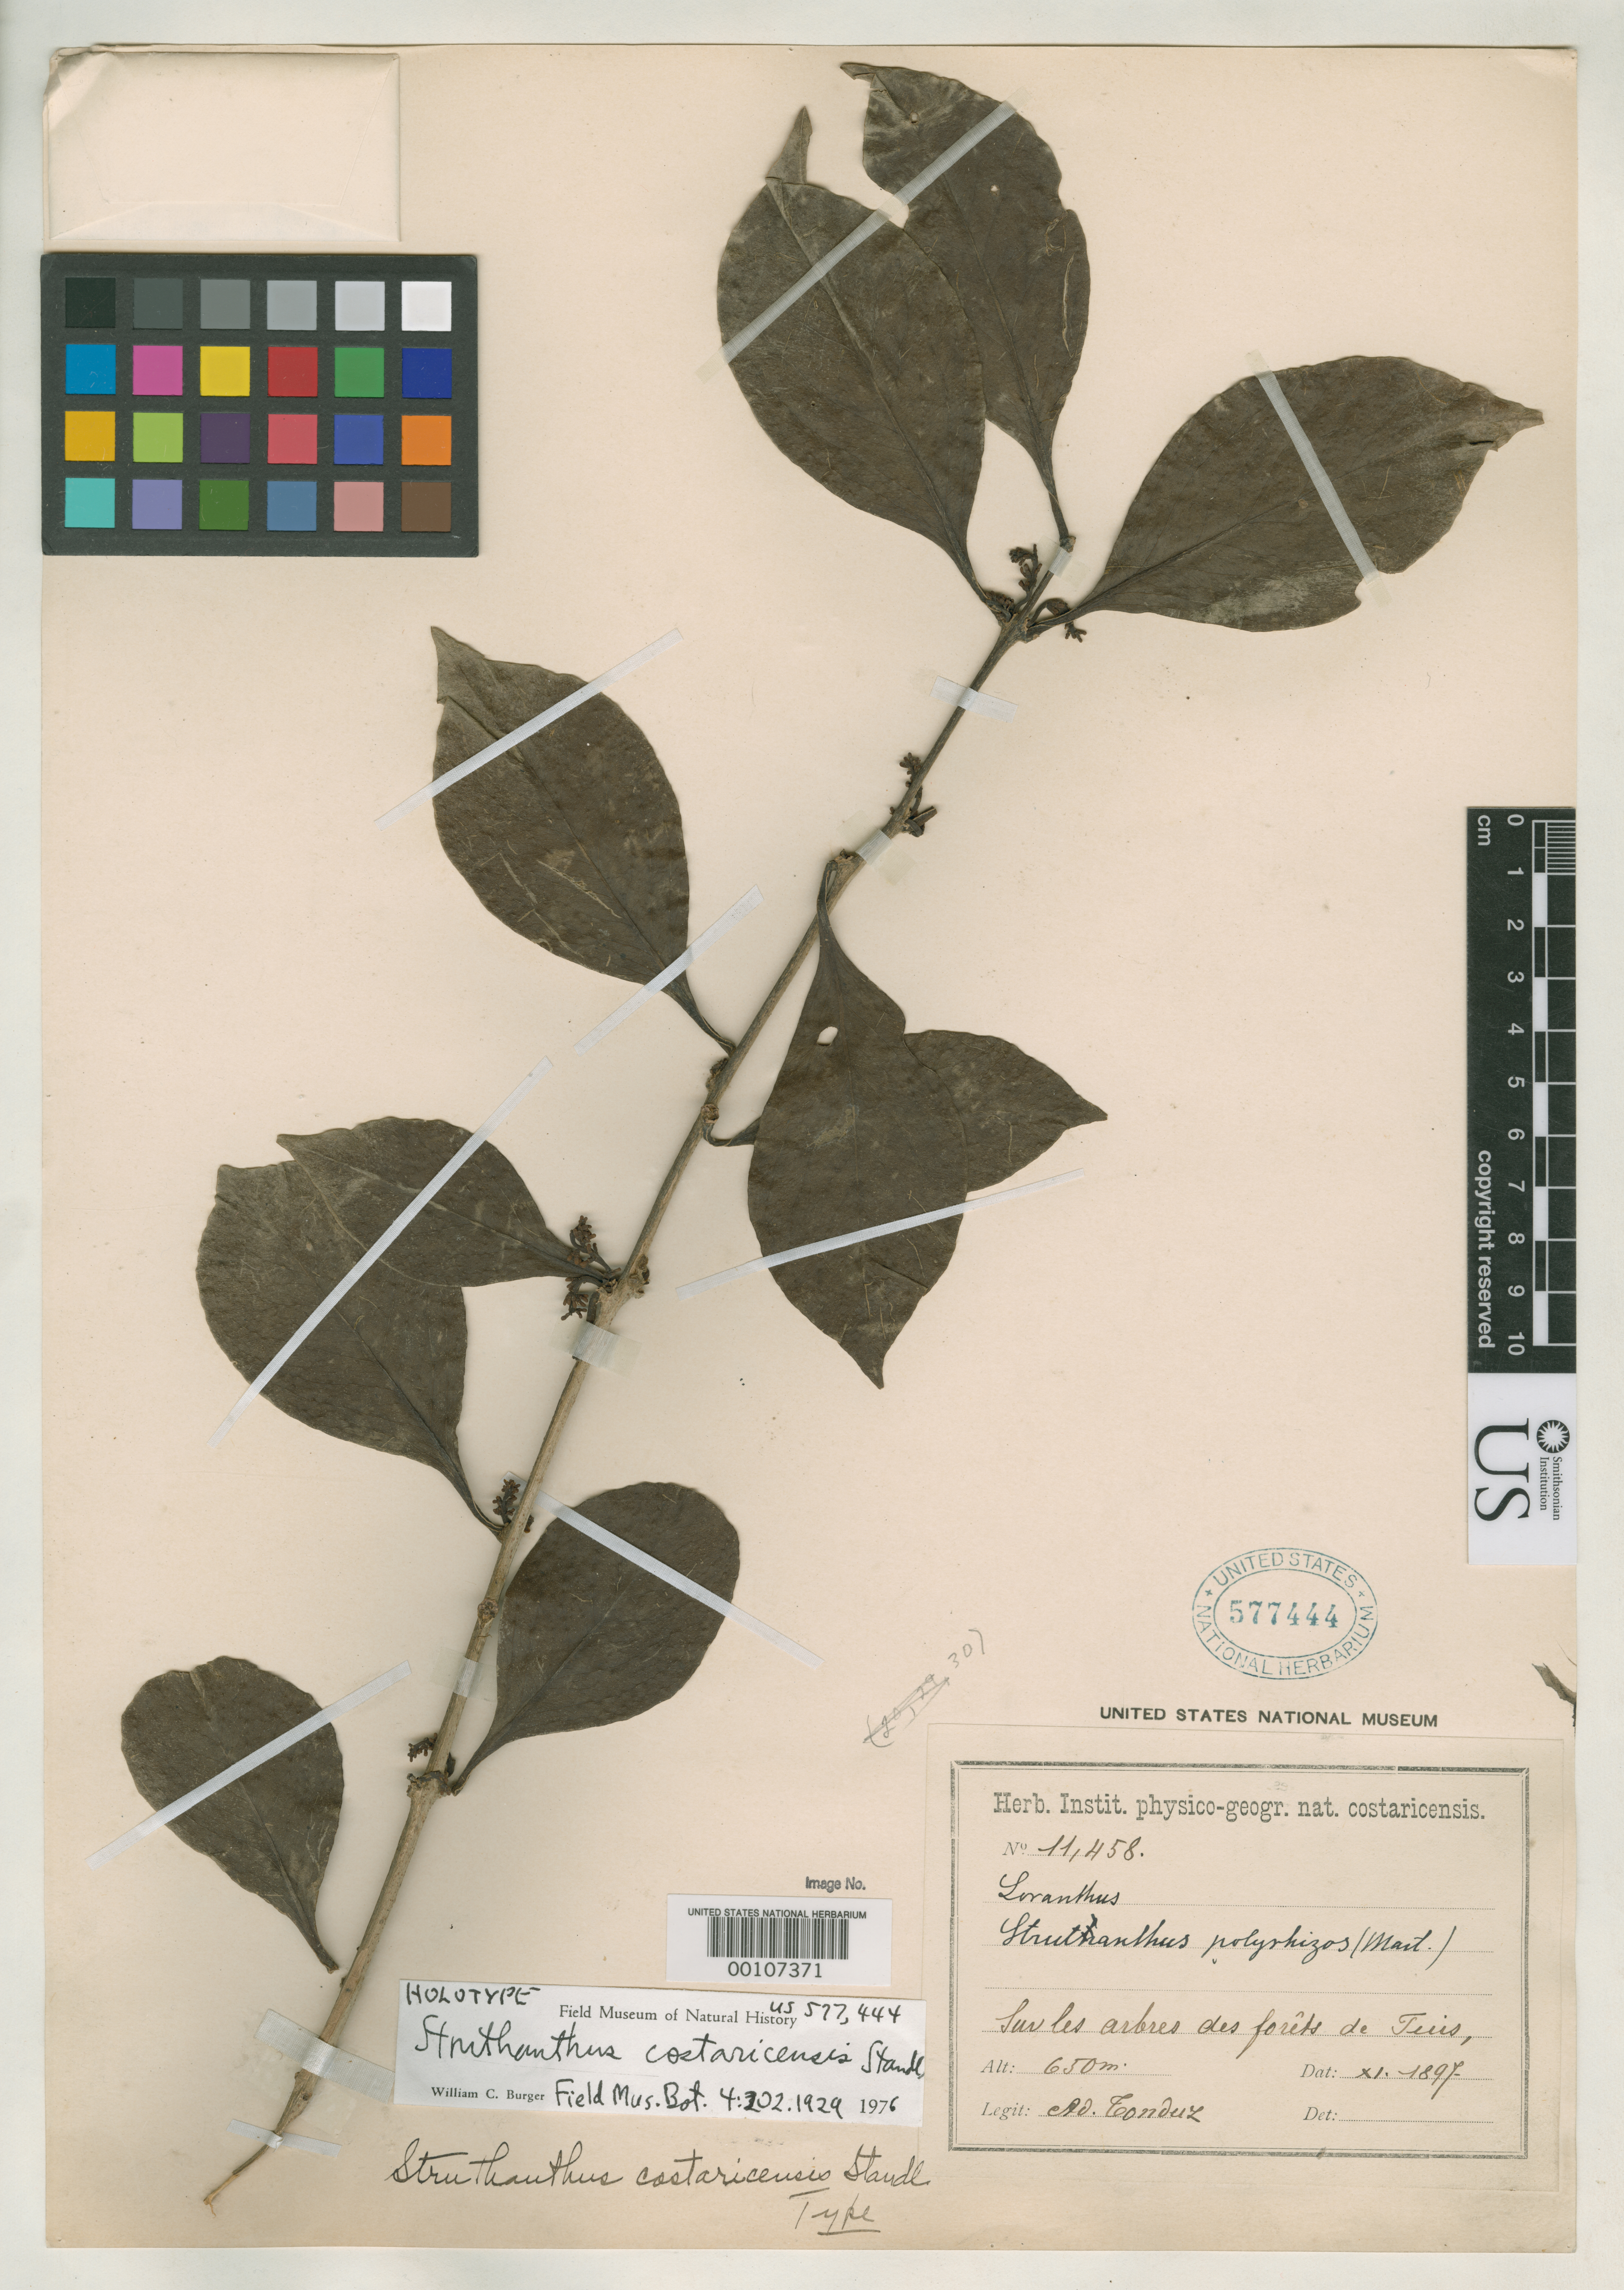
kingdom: Plantae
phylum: Tracheophyta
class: Magnoliopsida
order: Santalales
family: Loranthaceae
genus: Struthanthus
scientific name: Struthanthus costaricensis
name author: Standl.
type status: Holotype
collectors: A. Tonduz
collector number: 11458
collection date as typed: Nov 1897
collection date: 1897-11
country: Costa Rica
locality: Tuis.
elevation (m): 650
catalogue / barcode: US 577444